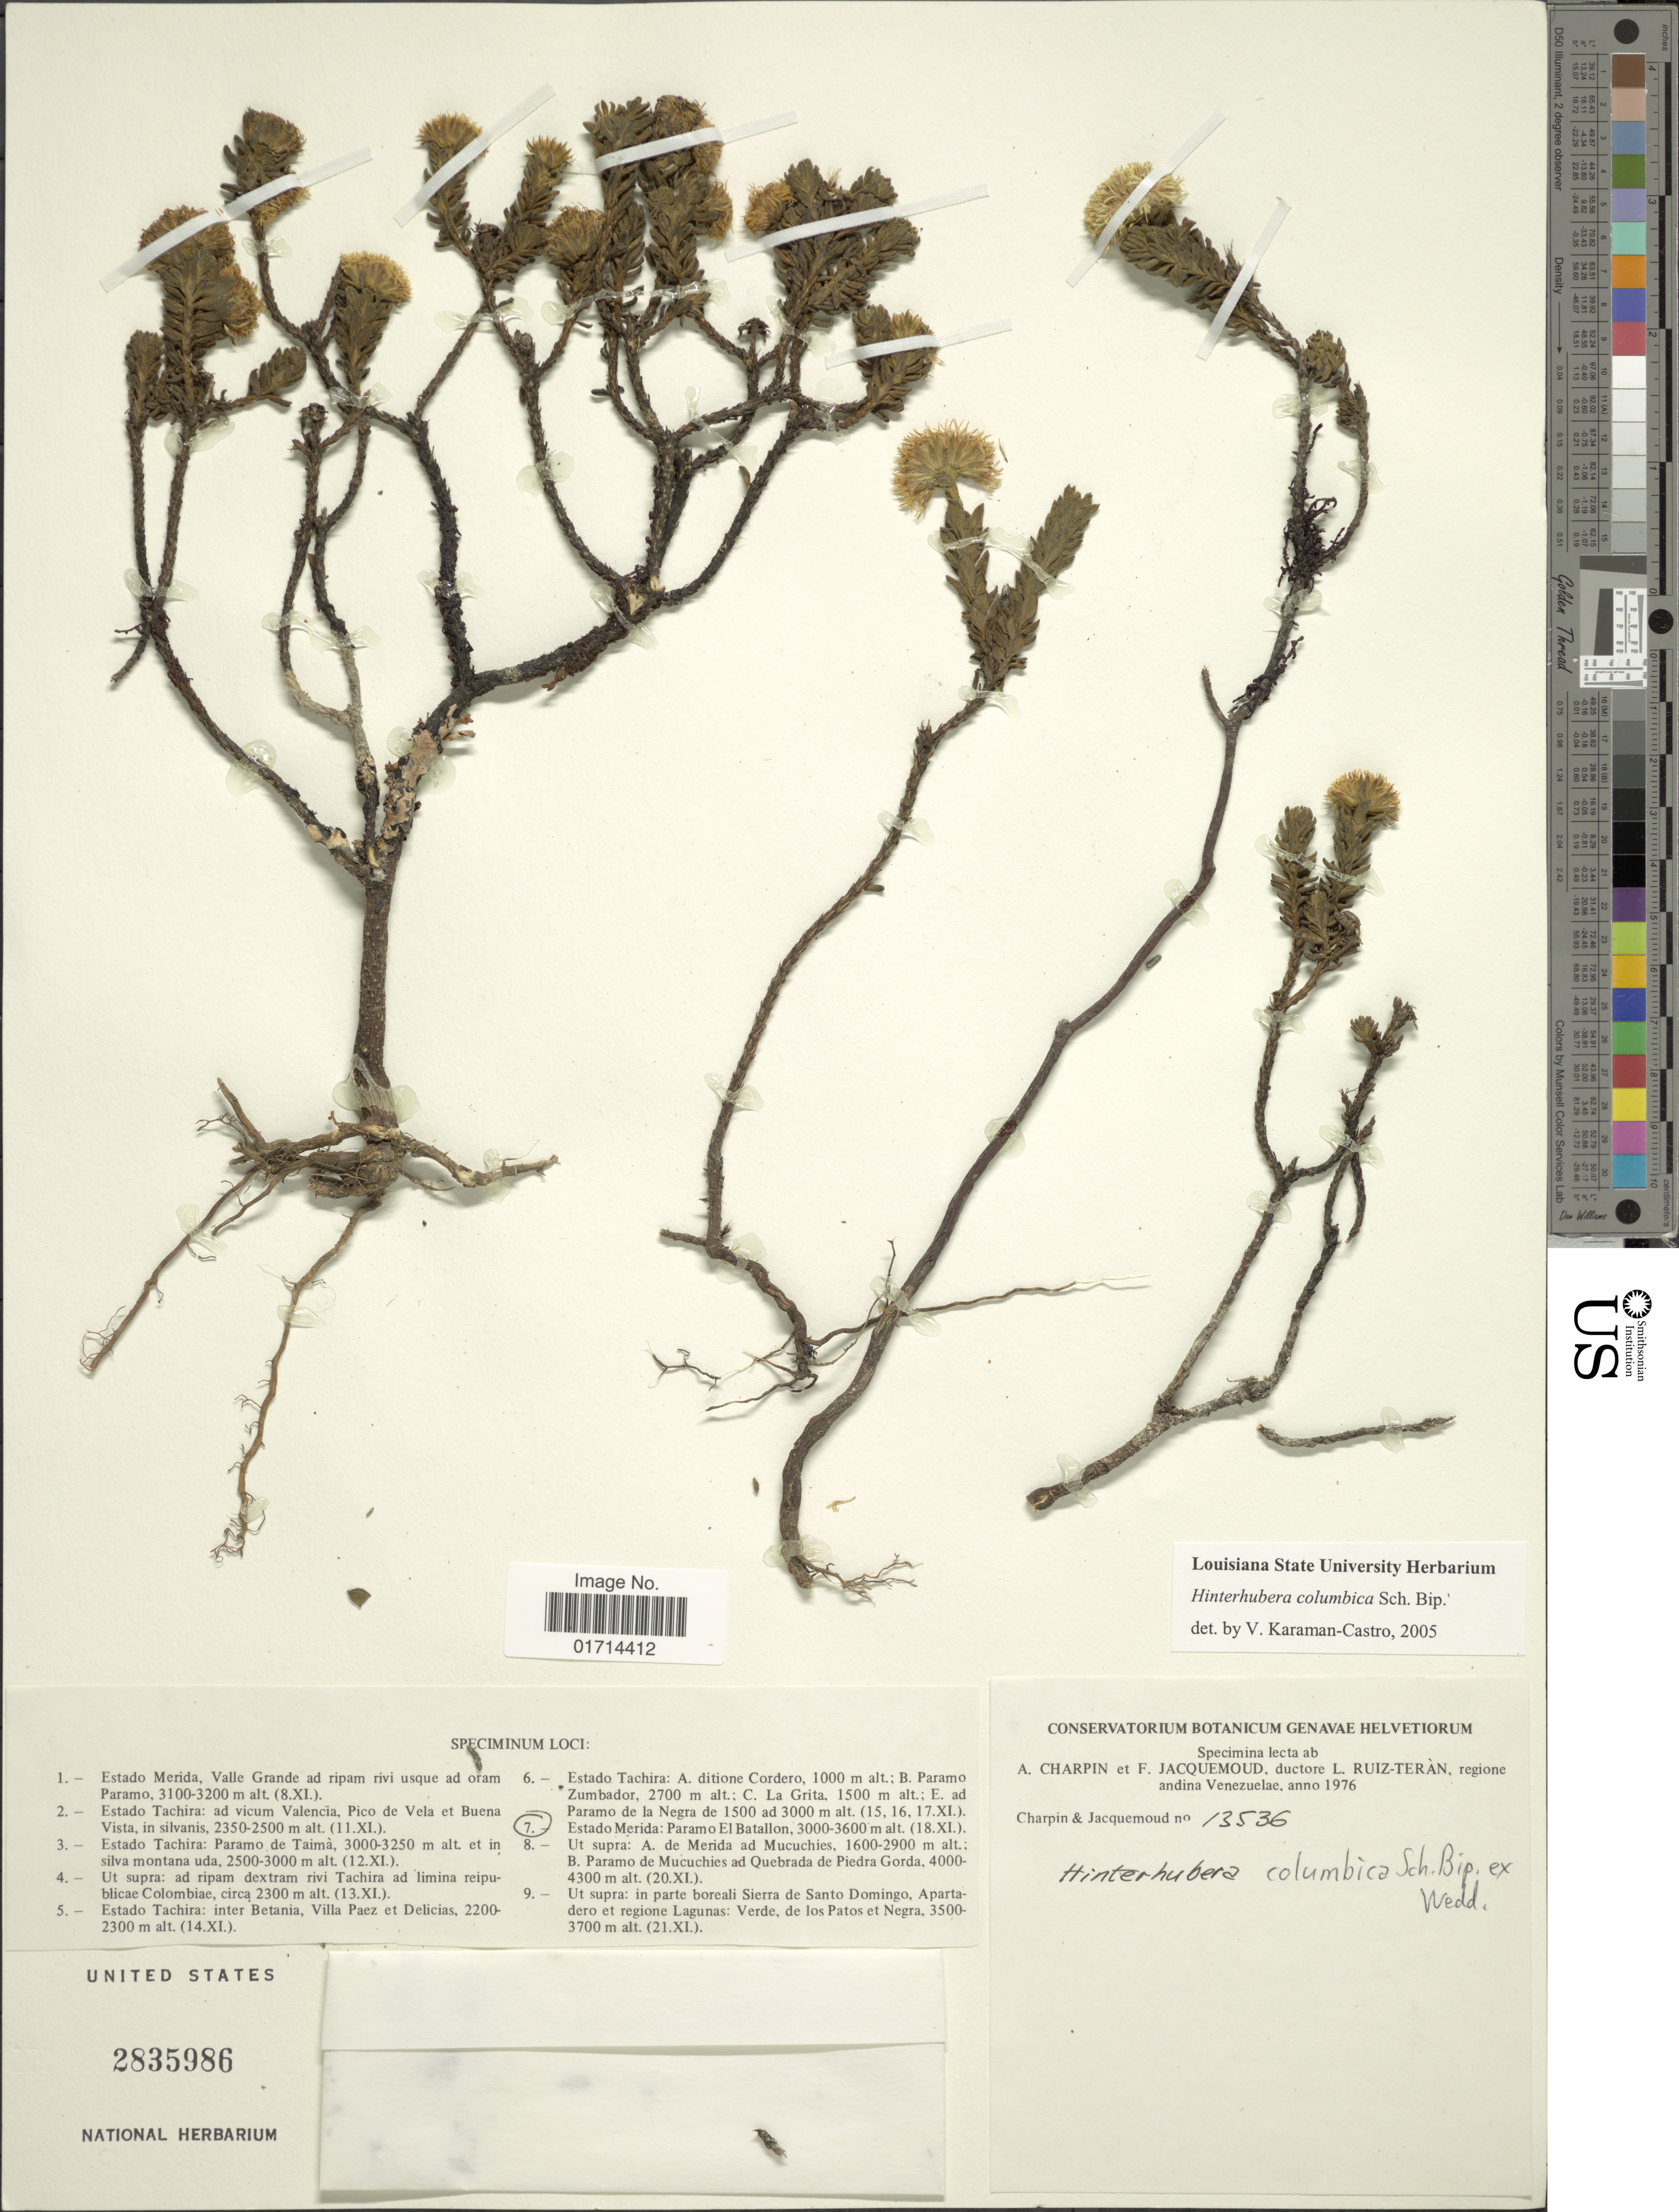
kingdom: Plantae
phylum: Tracheophyta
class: Magnoliopsida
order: Asterales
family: Asteraceae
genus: Hinterhubera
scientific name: Hinterhubera columbica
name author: Sch. Bip. ex Wedd.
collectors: A. Charpin & F. Jacquemoud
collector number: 13536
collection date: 1976-11-18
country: Venezuela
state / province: Mérida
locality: Paramo El Batallon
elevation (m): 3000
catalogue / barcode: US 2835986